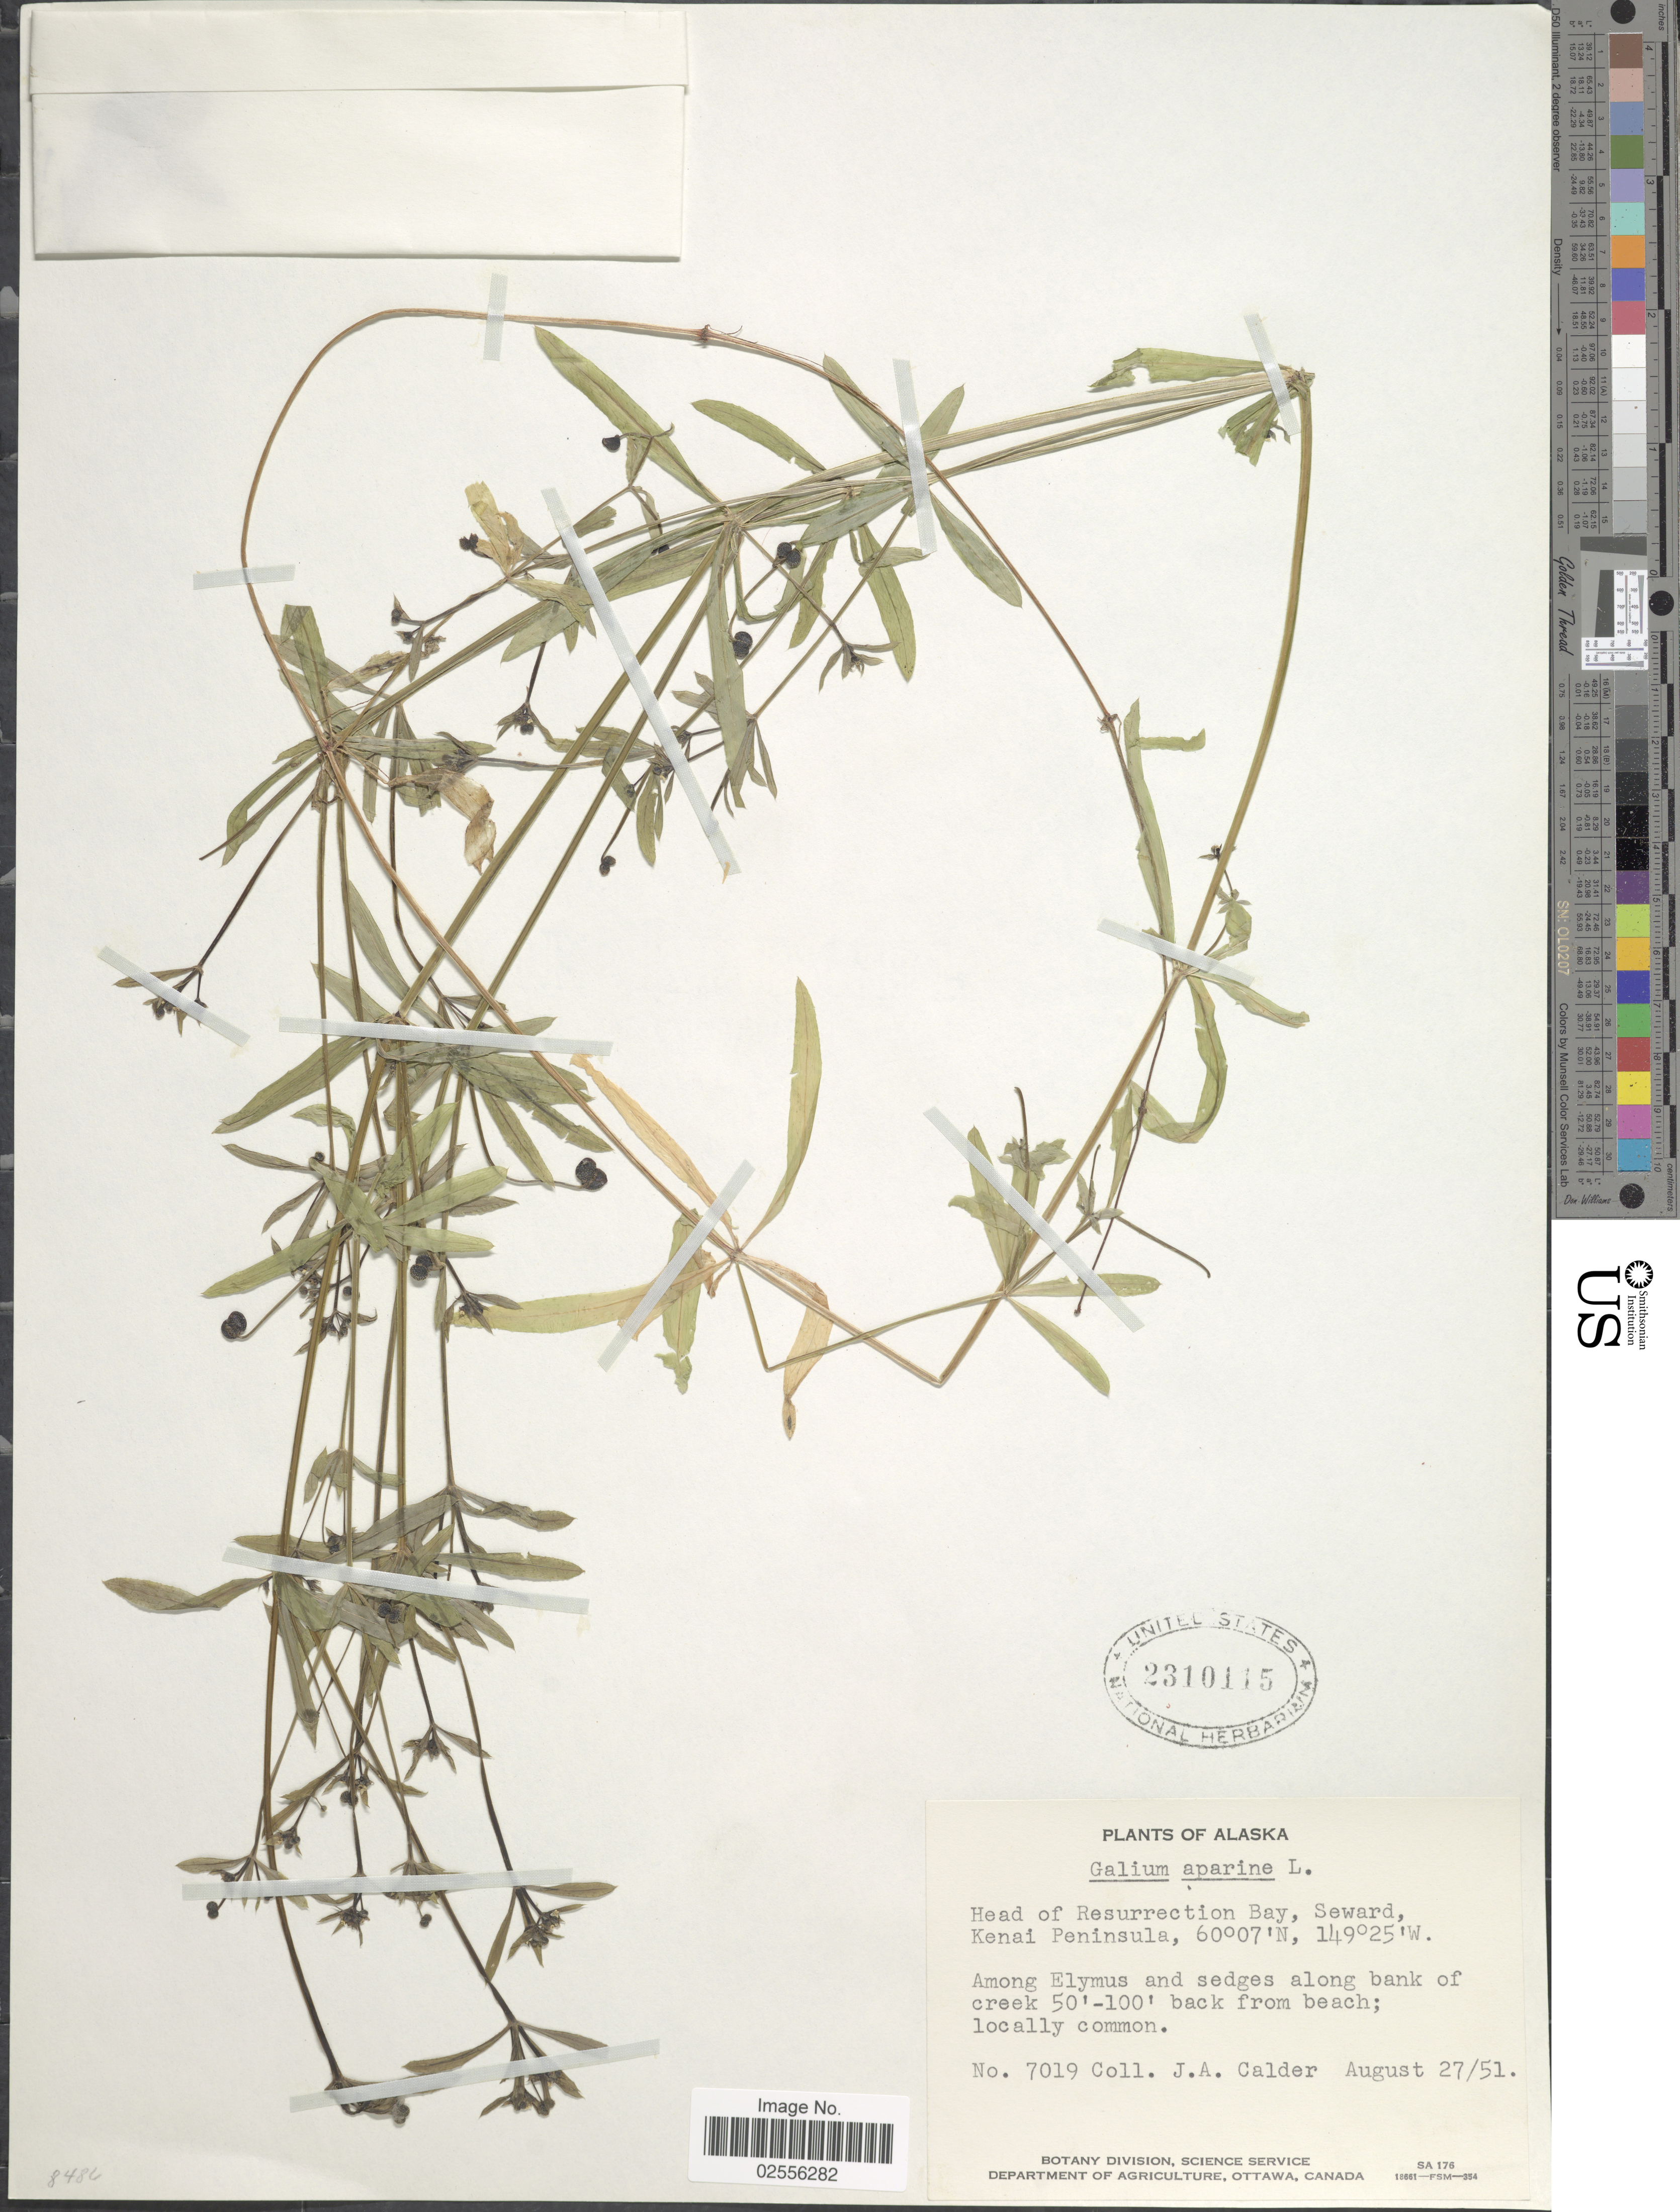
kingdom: Plantae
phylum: Tracheophyta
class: Magnoliopsida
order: Gentianales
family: Rubiaceae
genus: Galium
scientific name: Galium aparine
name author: L.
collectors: J. A. Calder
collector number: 7019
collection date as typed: Transcribed d/m/y: 27/8/51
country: United States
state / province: Alaska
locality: Head of Resurrection Bay, Seward, Kenai Peninsula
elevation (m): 15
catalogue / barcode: US 2310115